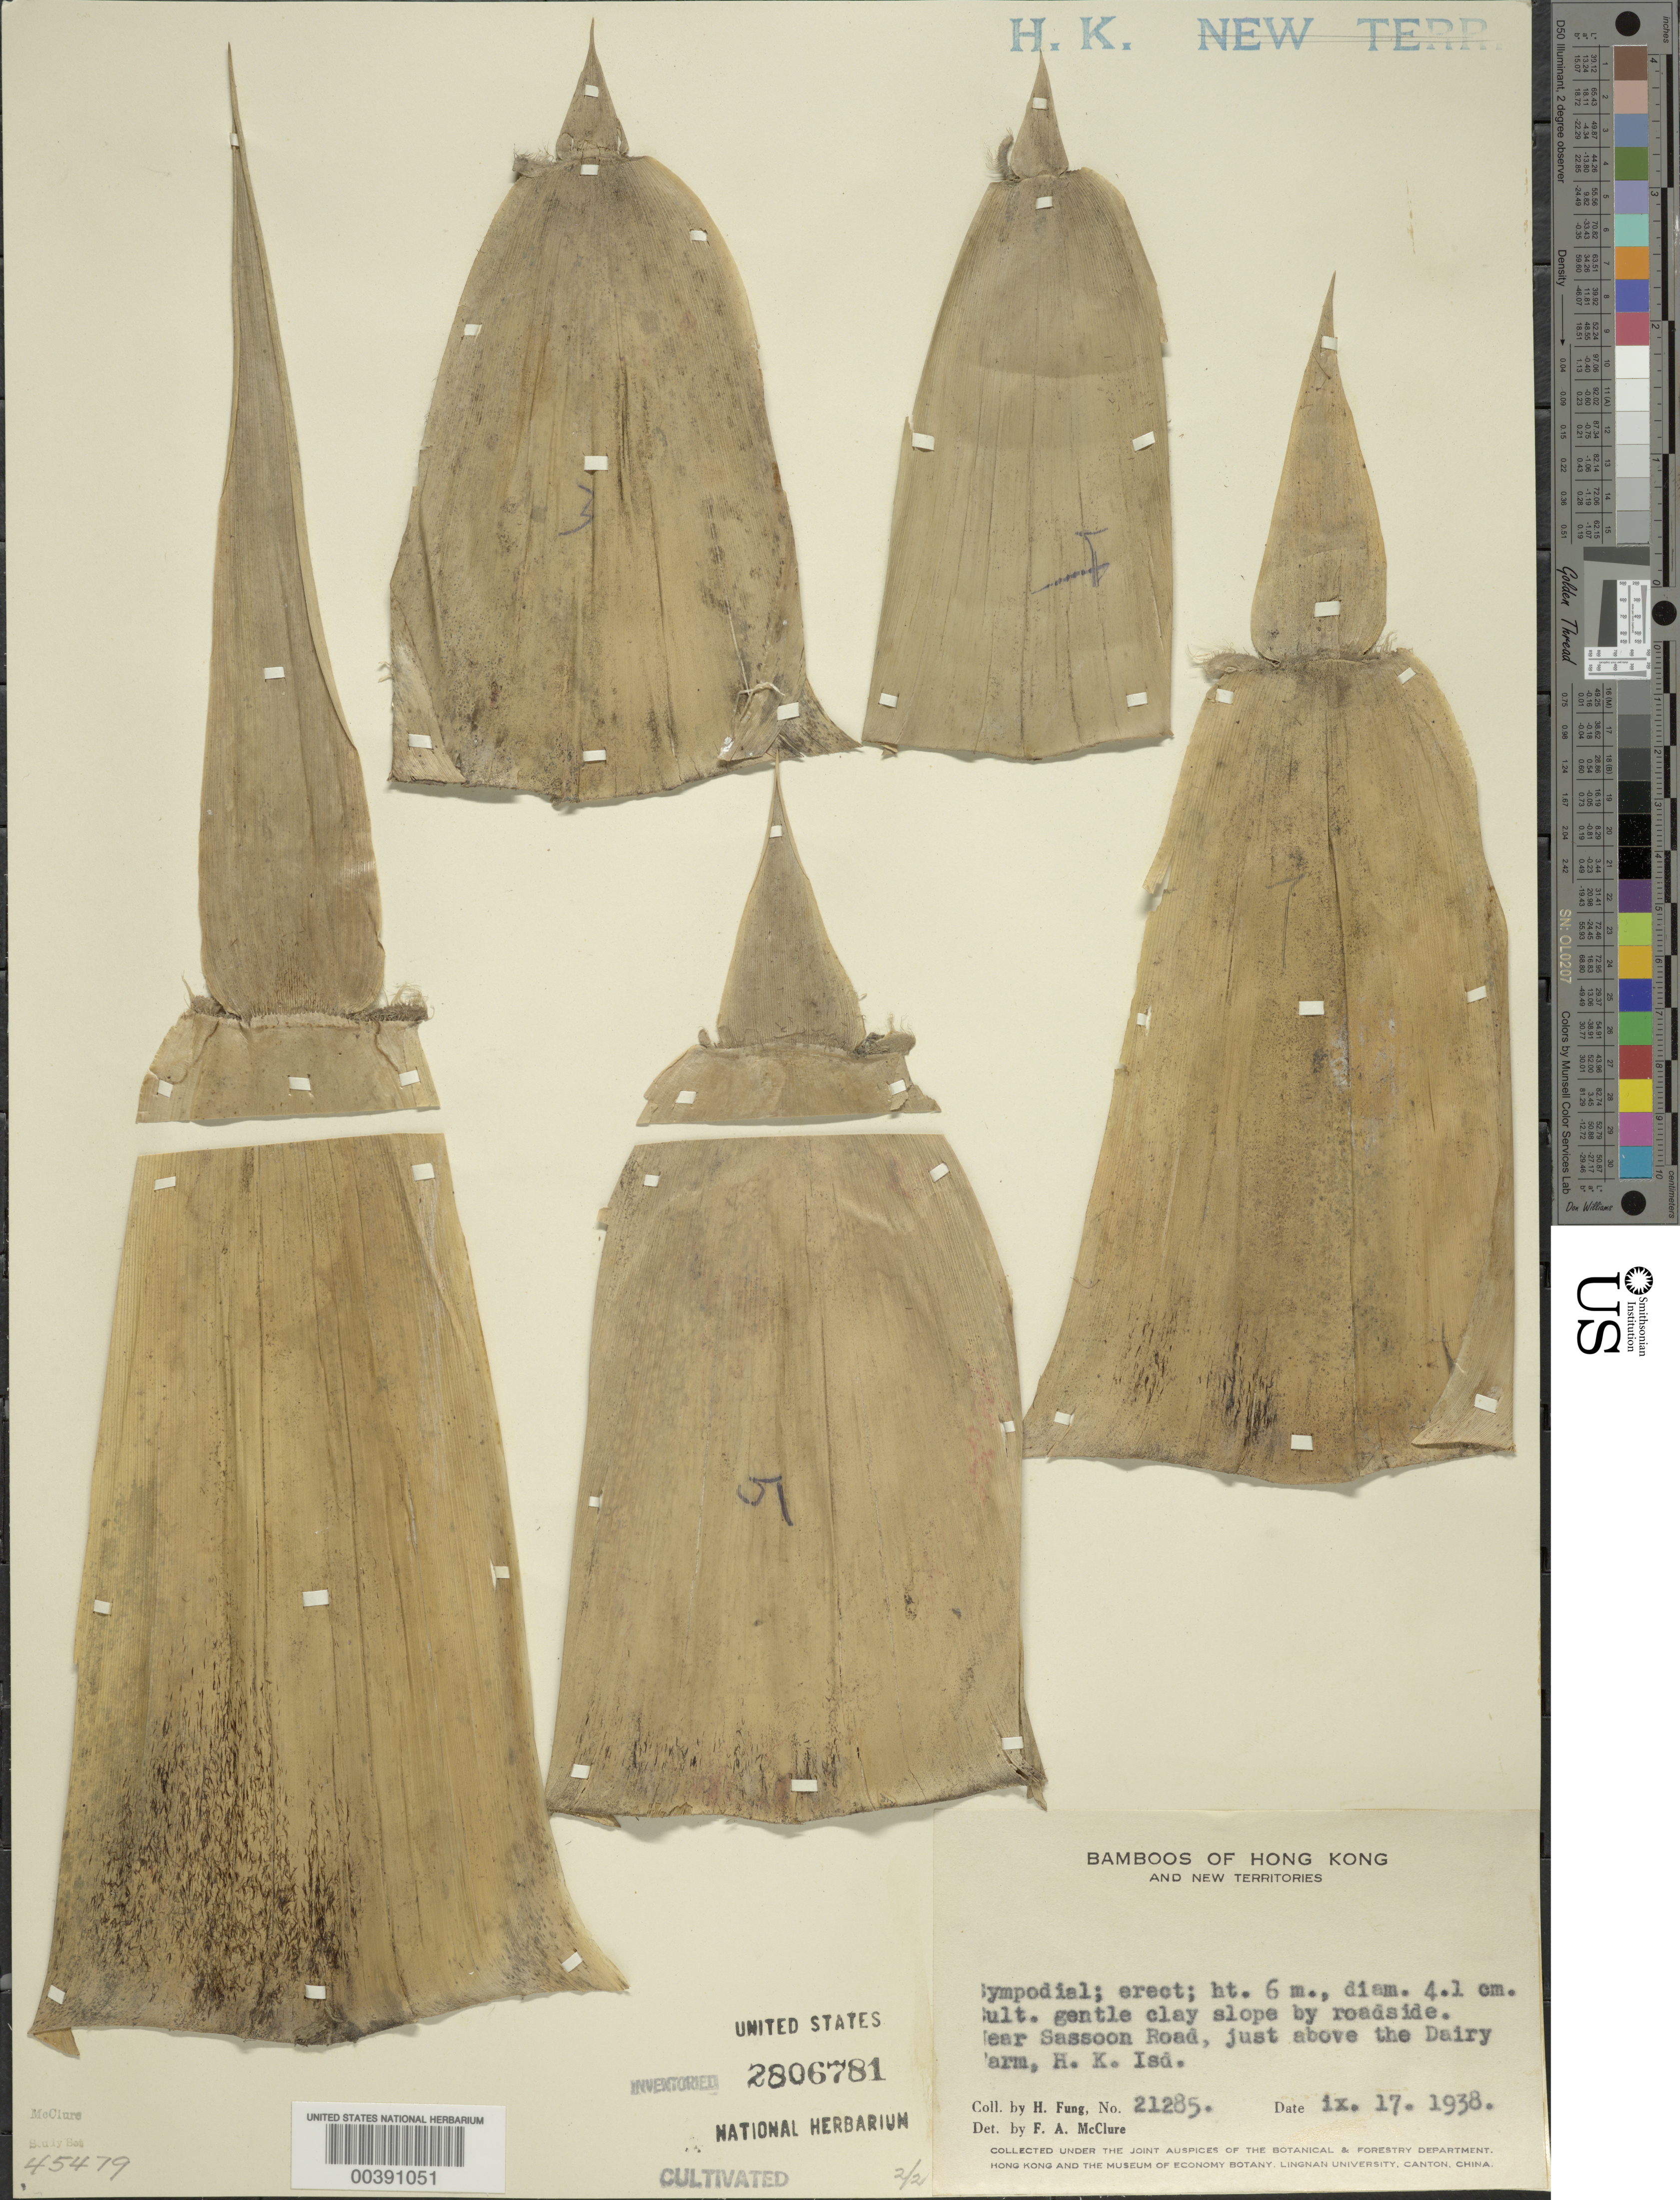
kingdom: Plantae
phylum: Tracheophyta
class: Liliopsida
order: Poales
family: Poaceae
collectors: H. L. Fung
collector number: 21285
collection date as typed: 17 Sep 1938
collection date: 1938-09-17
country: China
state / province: Hong Kong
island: Hong Kong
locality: Dairy arm, sassoon rd.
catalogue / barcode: US 2806781